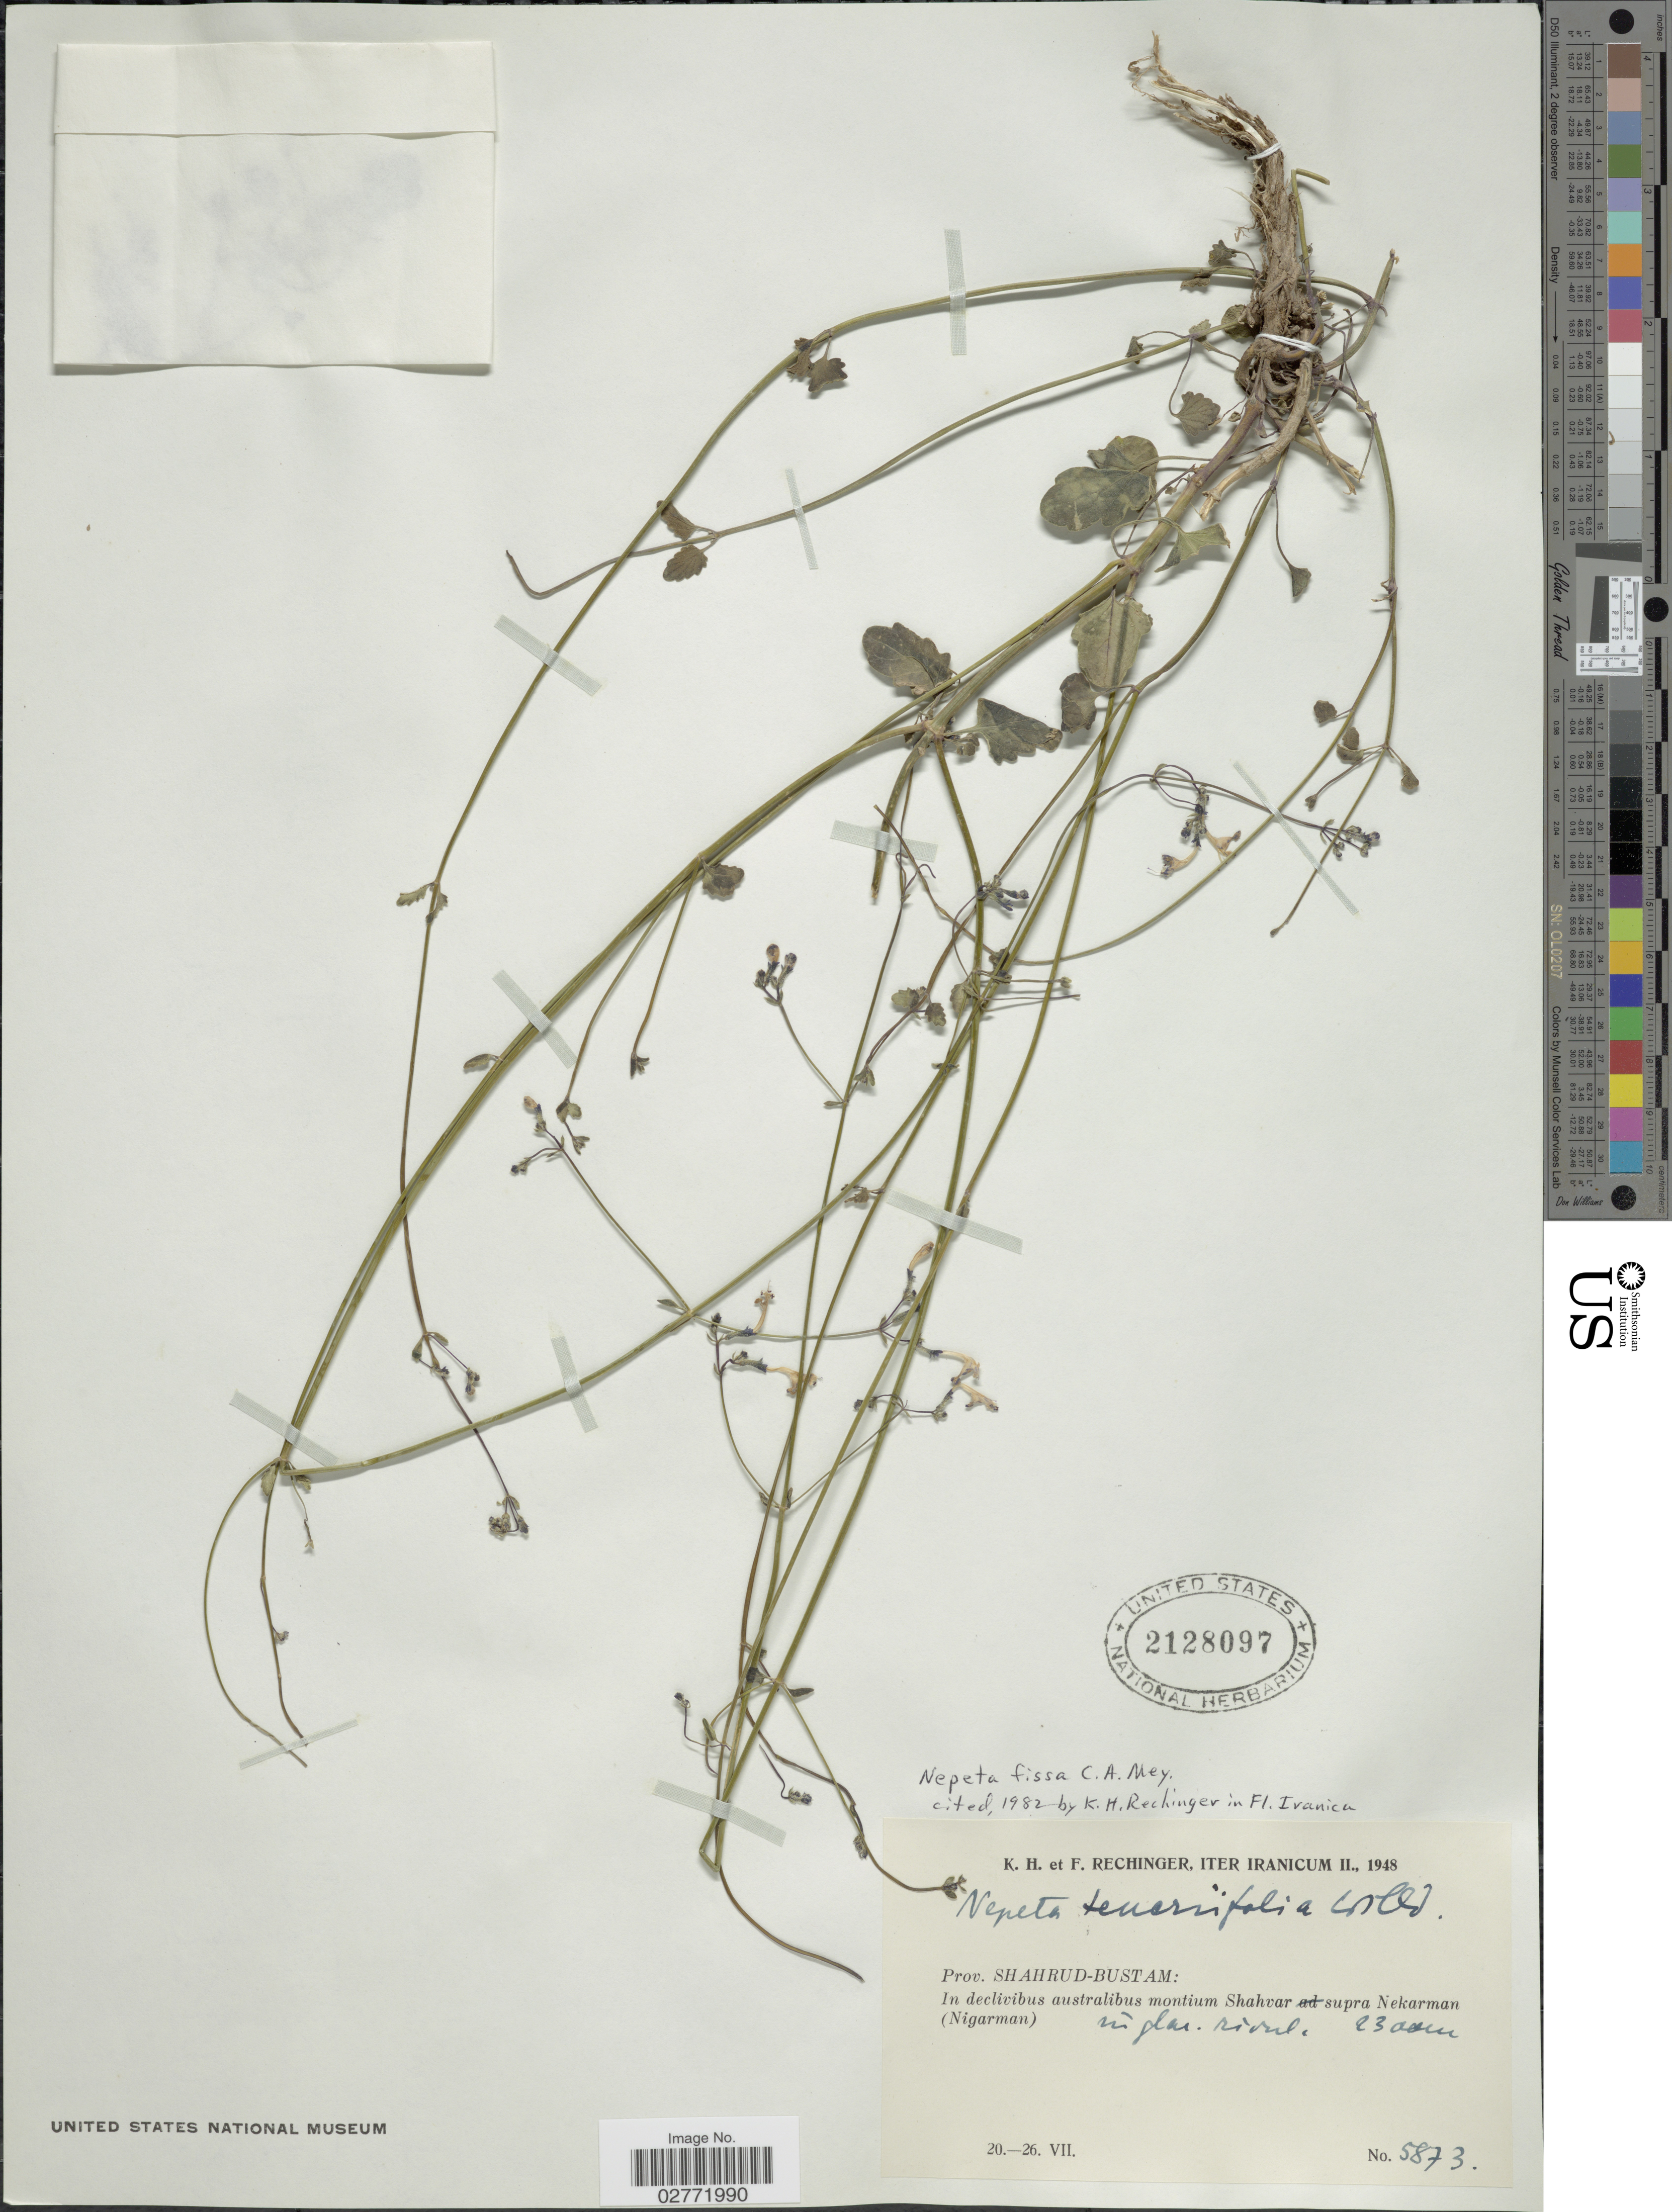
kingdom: Plantae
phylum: Tracheophyta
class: Magnoliopsida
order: Lamiales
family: Lamiaceae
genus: Nepeta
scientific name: Nepeta fissa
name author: C.A. Mey.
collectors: K. H. Rechinger & F. Rechinger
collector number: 5873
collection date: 1948-07-20/1948-07-26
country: Iran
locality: Prov. Shahrud-Bustam, In declivibus australibus montium Shahvar supra Nekarman (Nigarman).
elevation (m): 2300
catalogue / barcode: US 2128097